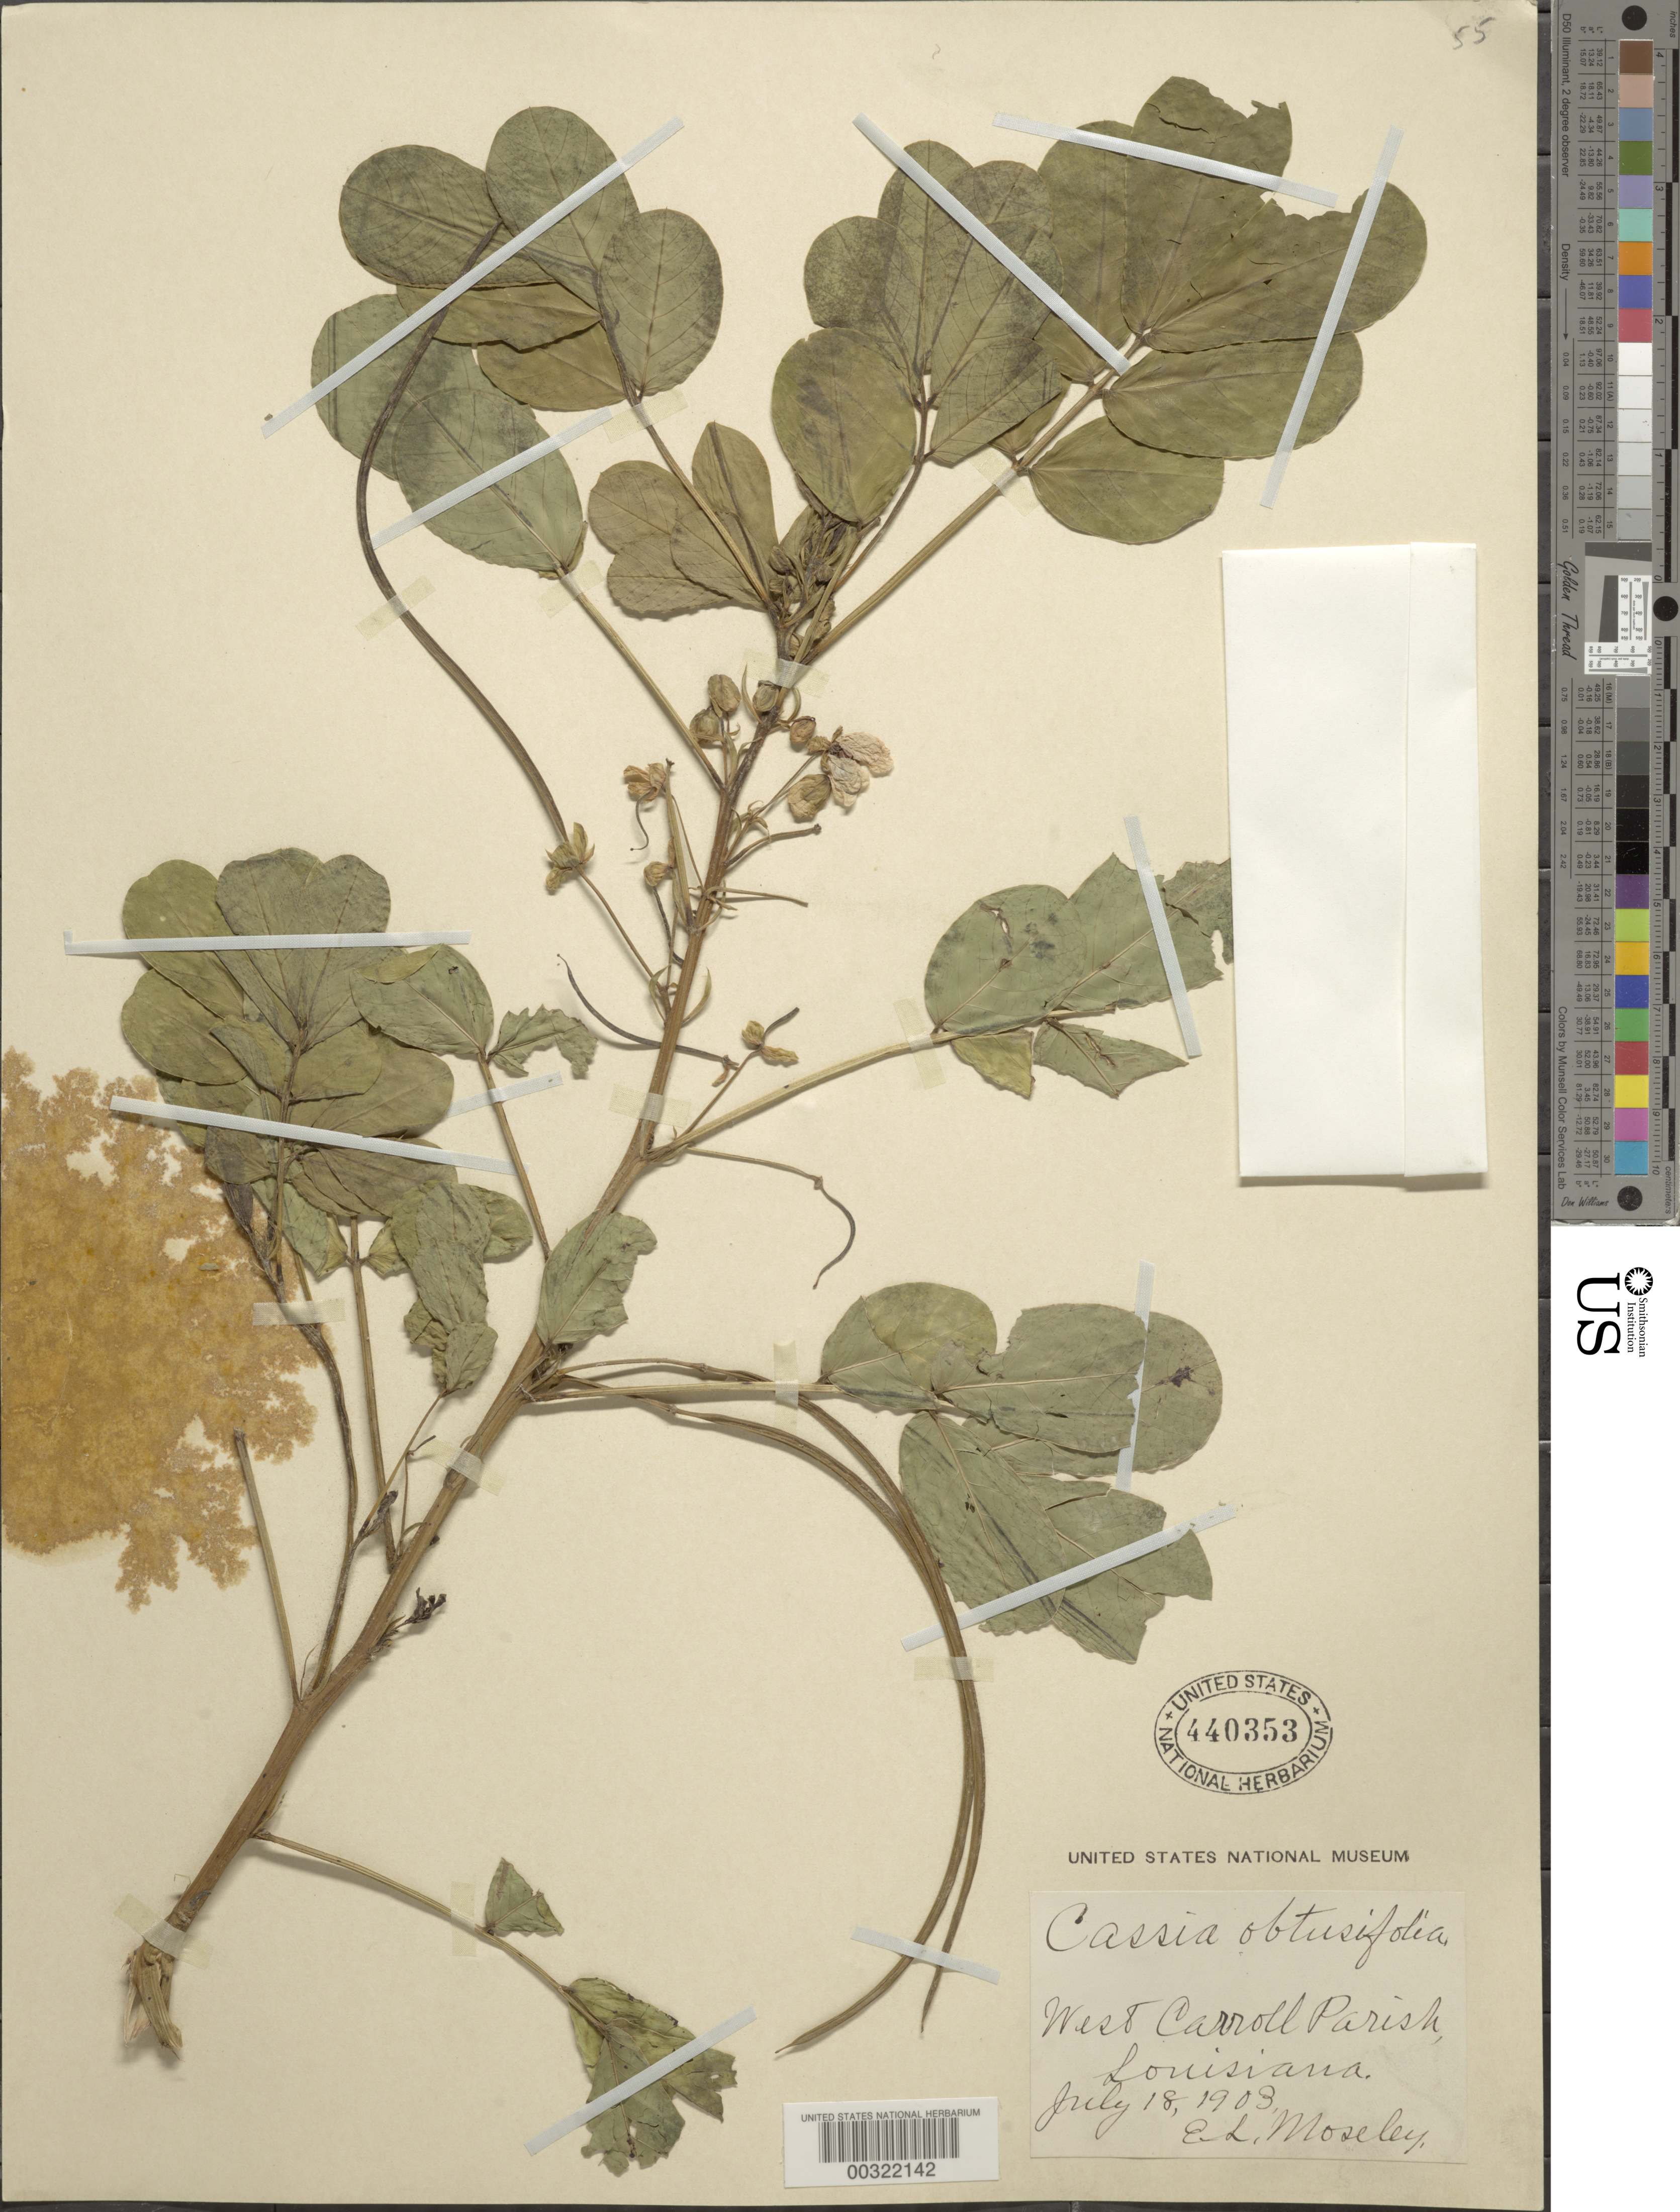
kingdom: Plantae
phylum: Tracheophyta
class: Magnoliopsida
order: Fabales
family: Fabaceae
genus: Senna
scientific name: Senna obtusifolia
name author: (L.) H.S. Irwin & Barneby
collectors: E. Moseley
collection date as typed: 18 Jul 1903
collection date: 1903-07-18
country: United States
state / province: Louisiana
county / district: West Carroll Parish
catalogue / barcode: US 440353